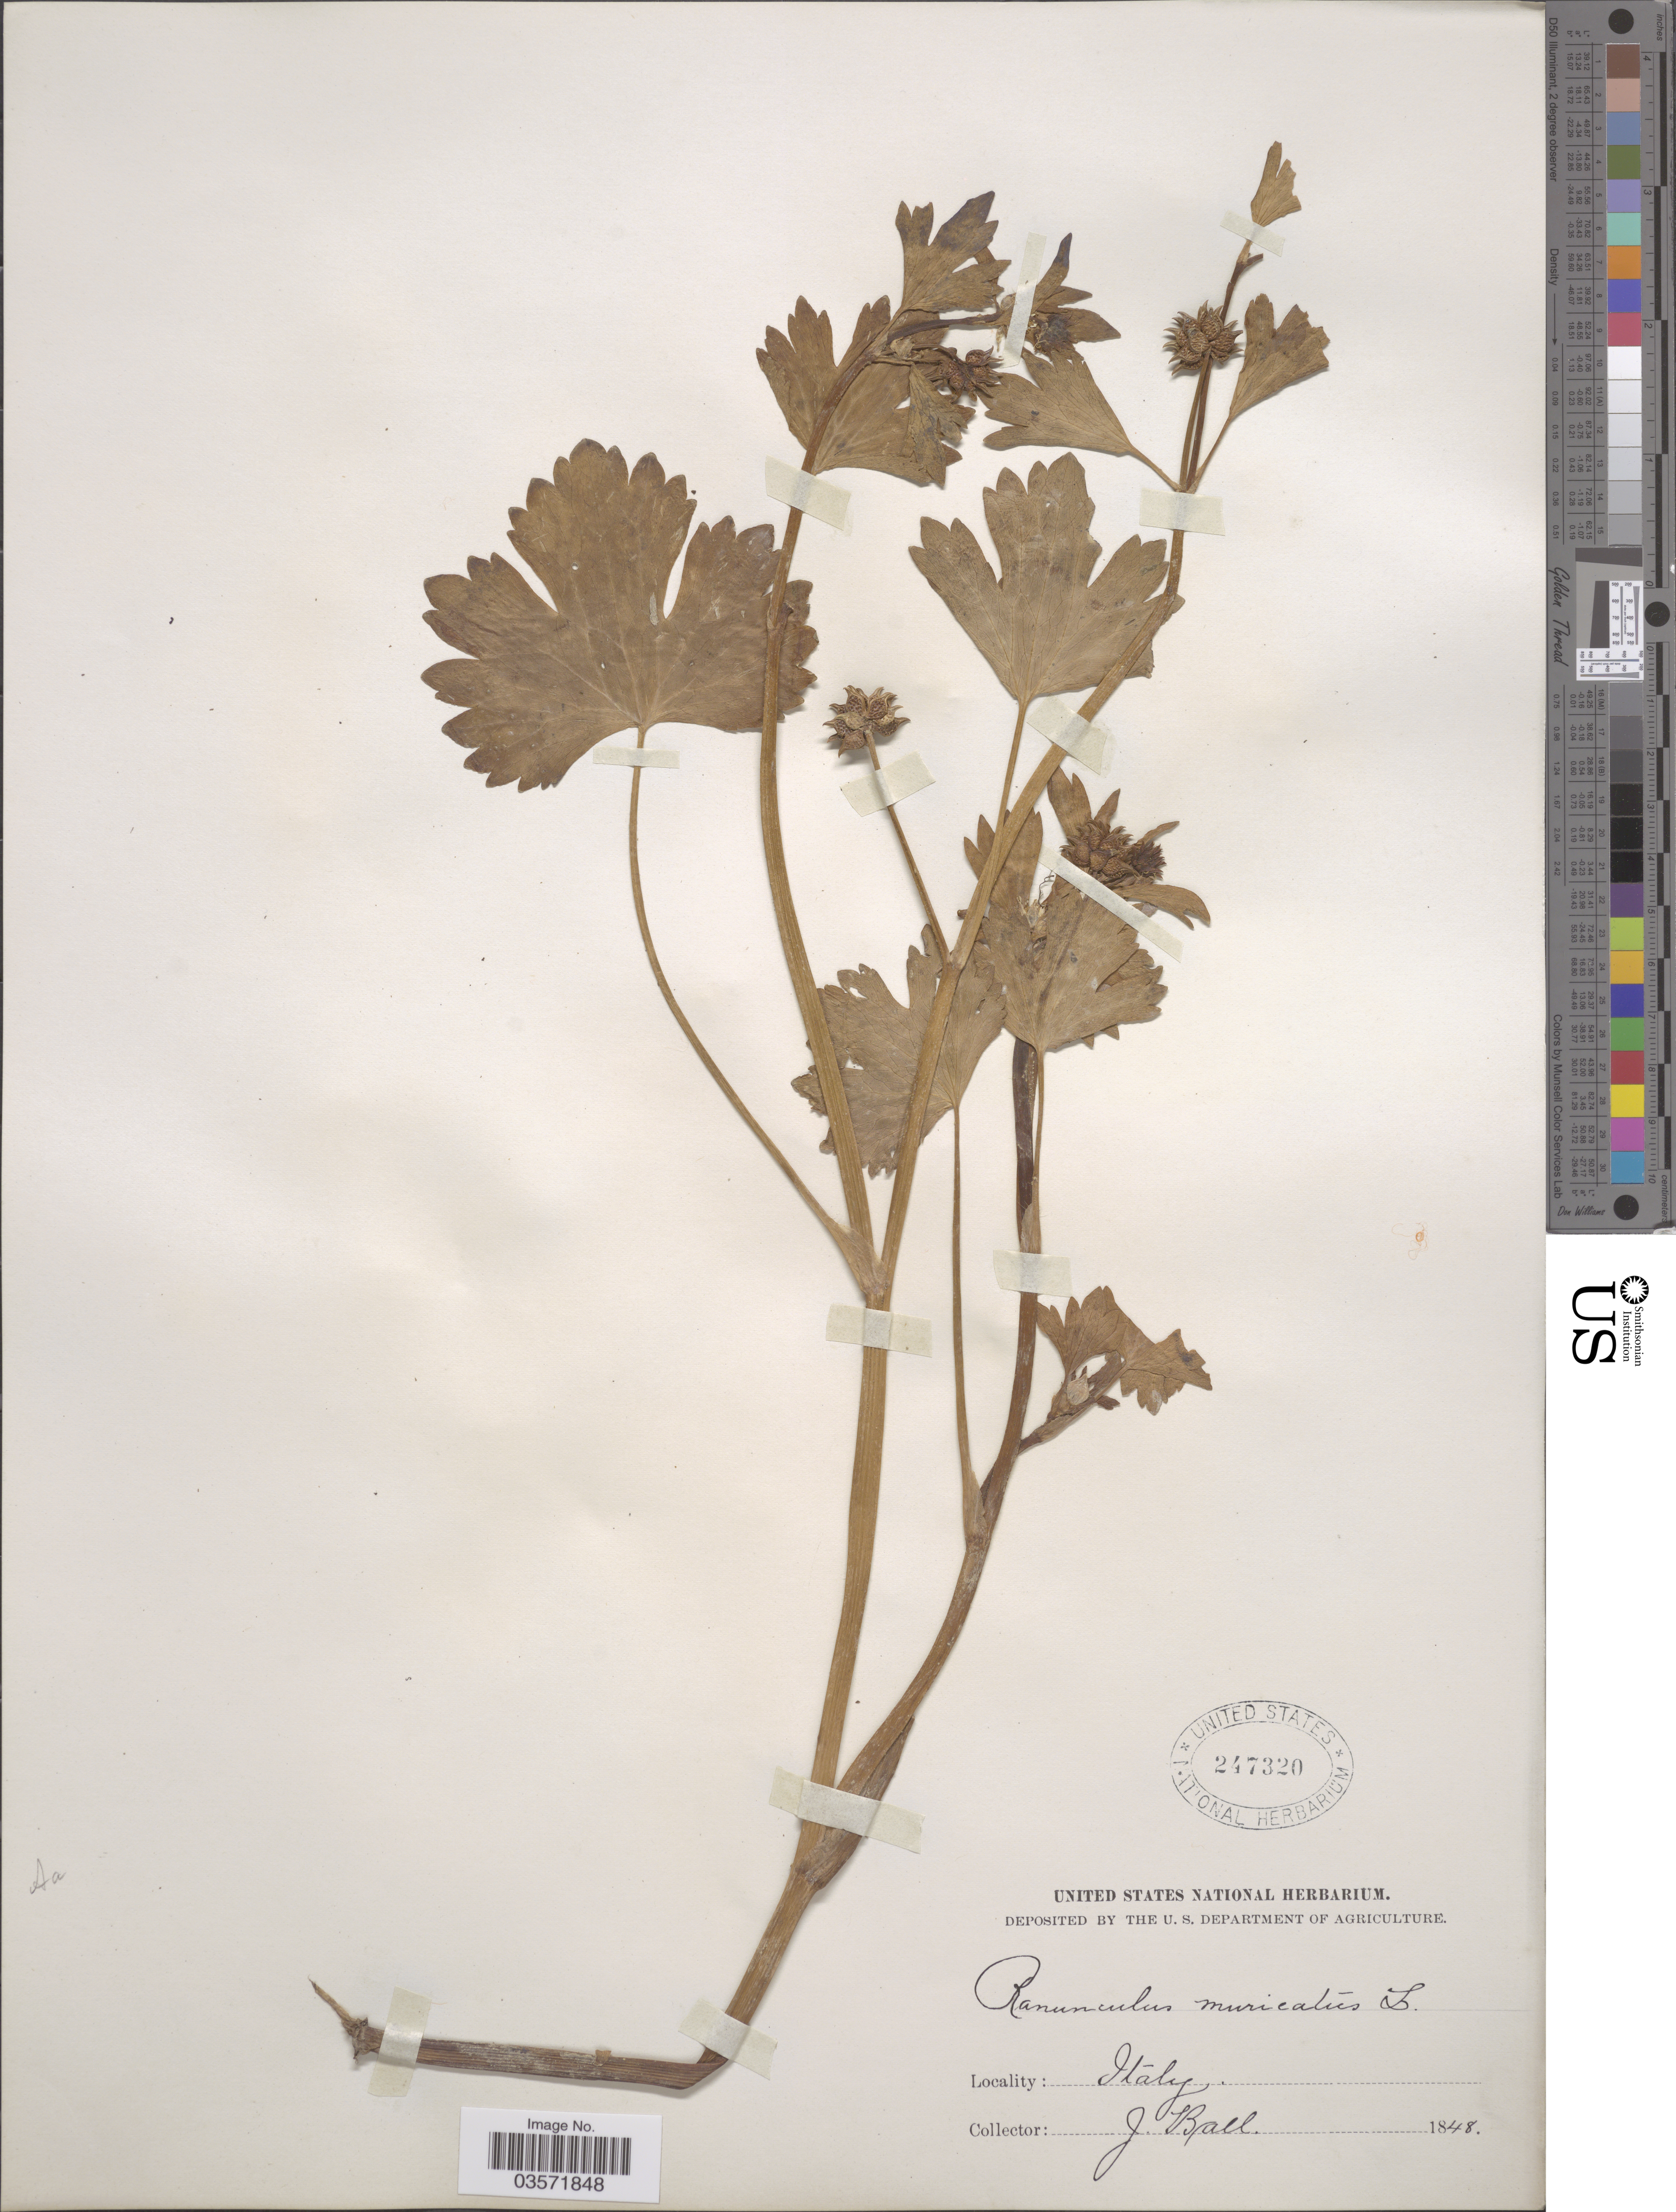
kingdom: Plantae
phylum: Tracheophyta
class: Magnoliopsida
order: Ranunculales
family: Ranunculaceae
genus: Ranunculus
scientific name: Ranunculus muricatus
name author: L.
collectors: J. Ball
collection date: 1848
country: Italy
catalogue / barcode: US 247320